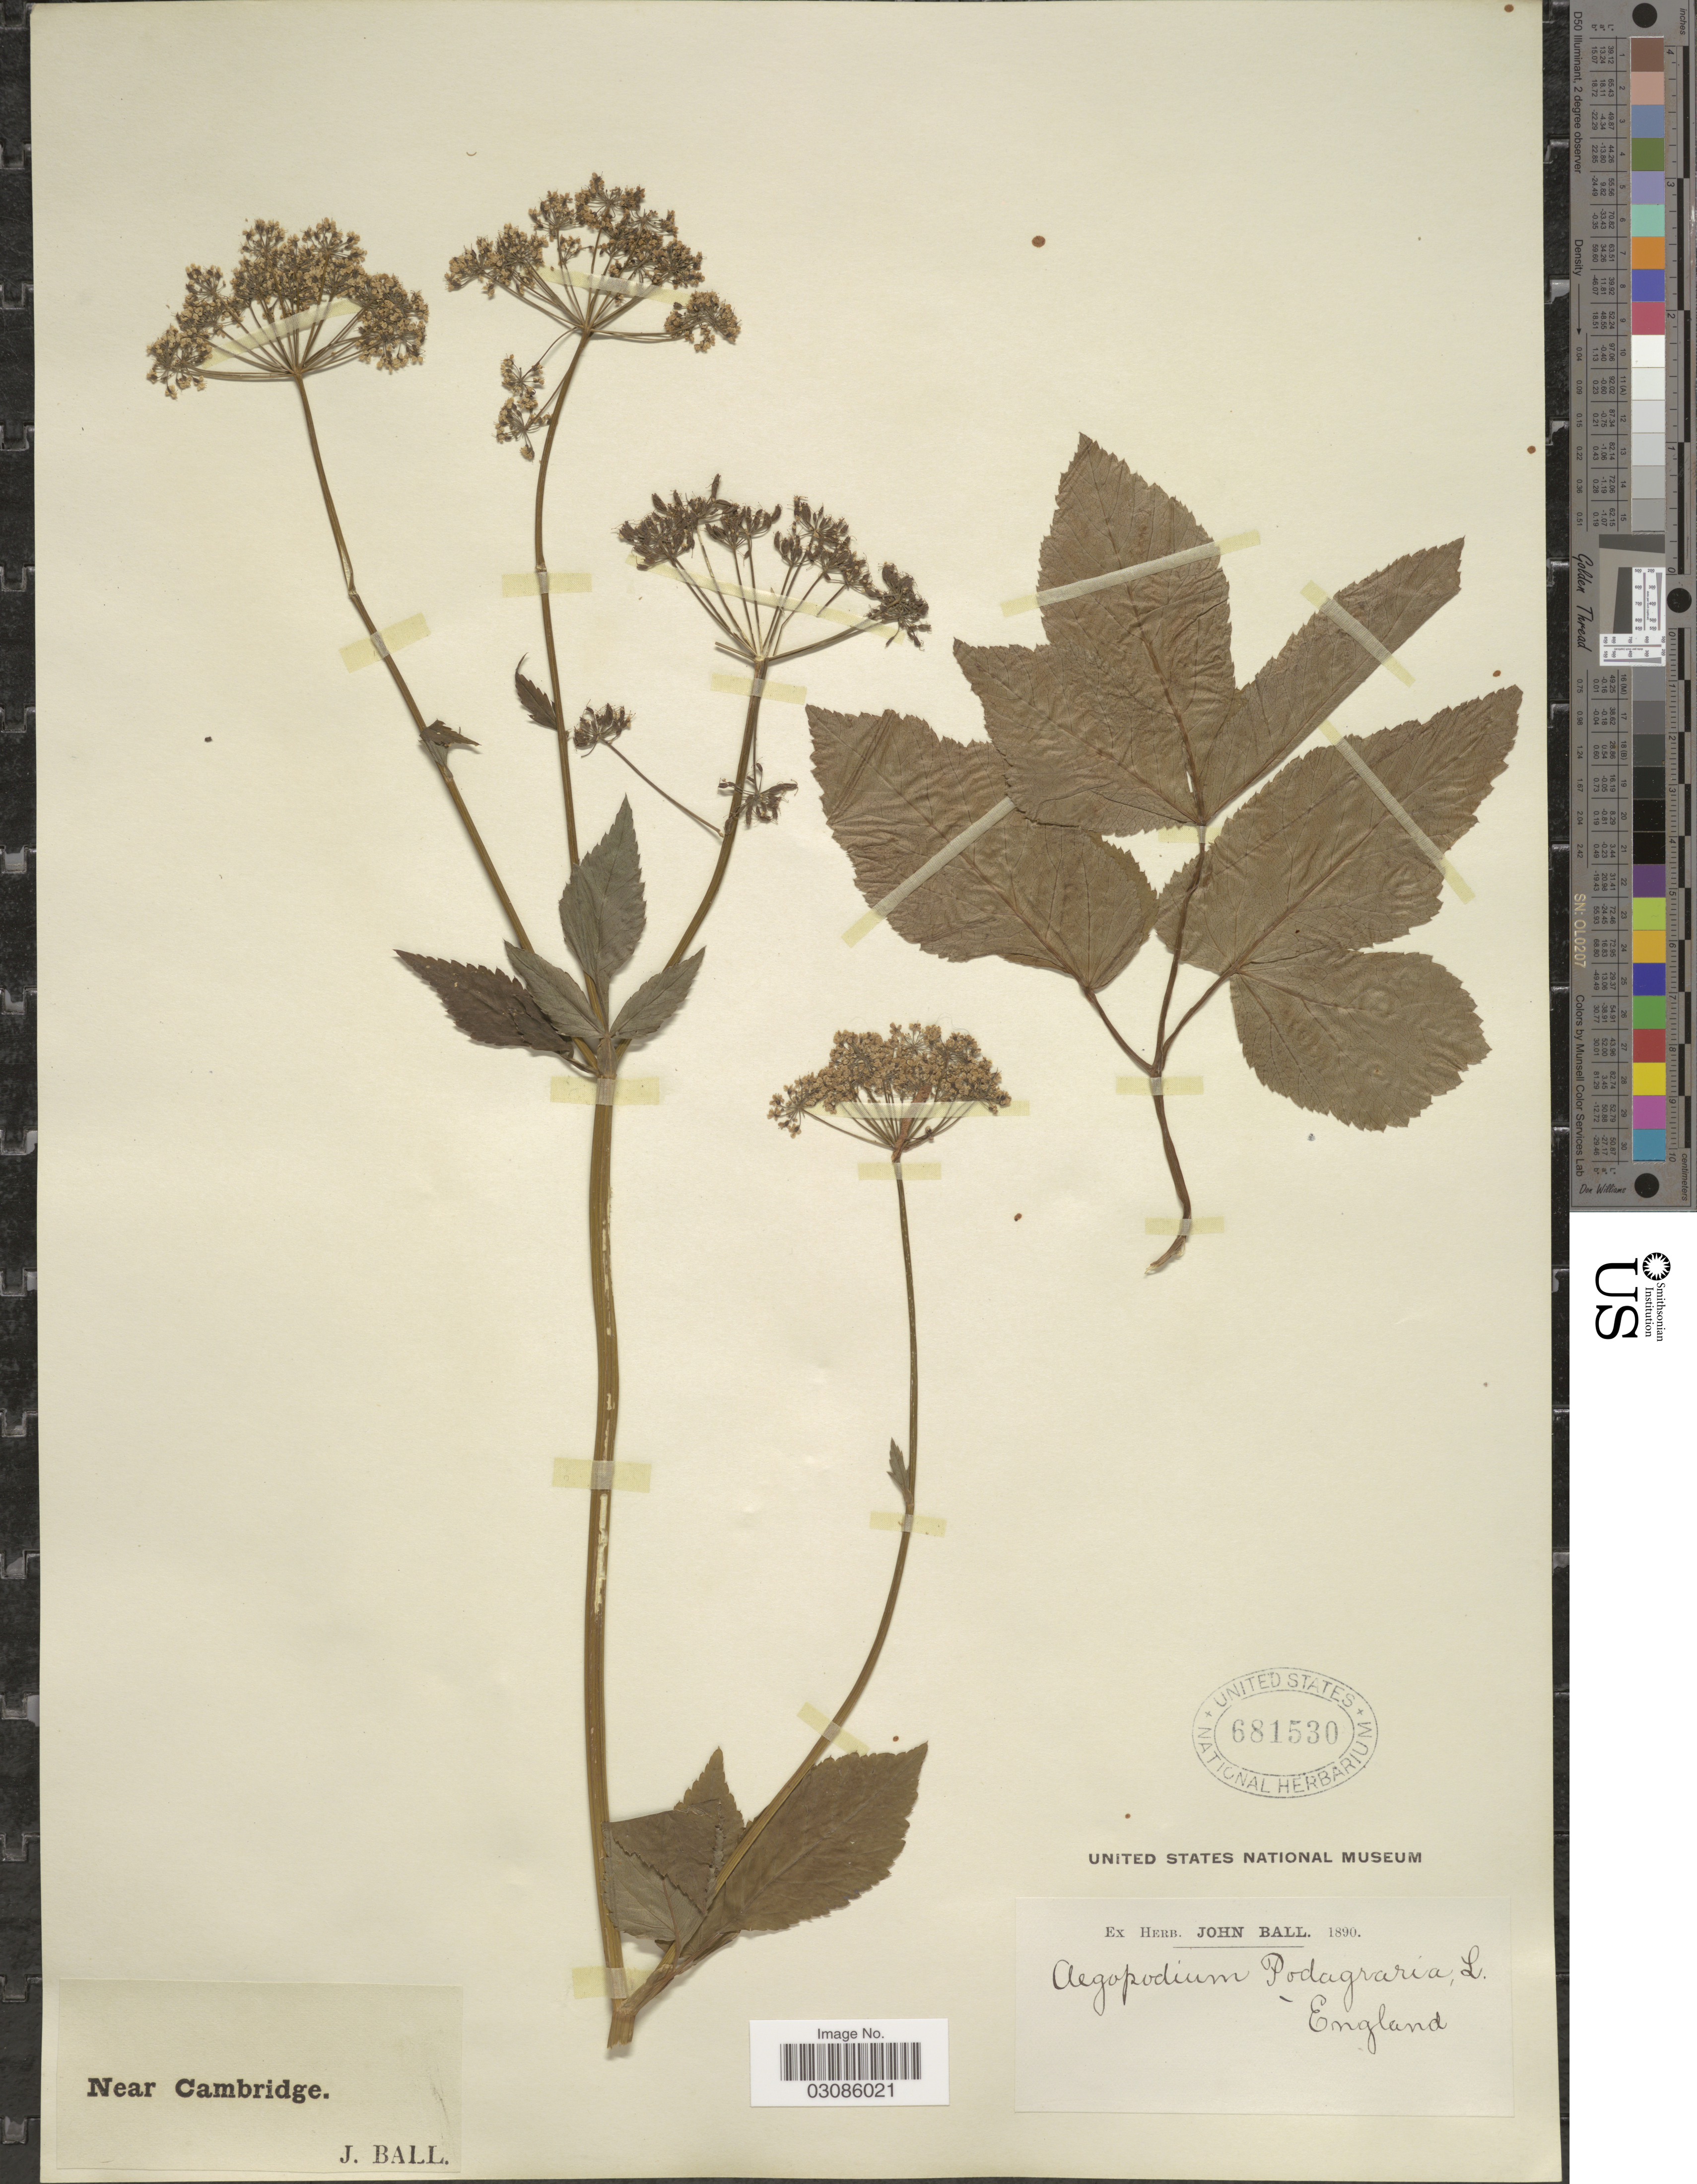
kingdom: Plantae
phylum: Tracheophyta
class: Magnoliopsida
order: Apiales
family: Apiaceae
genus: Aegopodium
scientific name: Aegopodium podagraria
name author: L.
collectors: J. Ball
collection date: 1890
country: United Kingdom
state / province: England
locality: Near Cambridge.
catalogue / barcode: US 681530